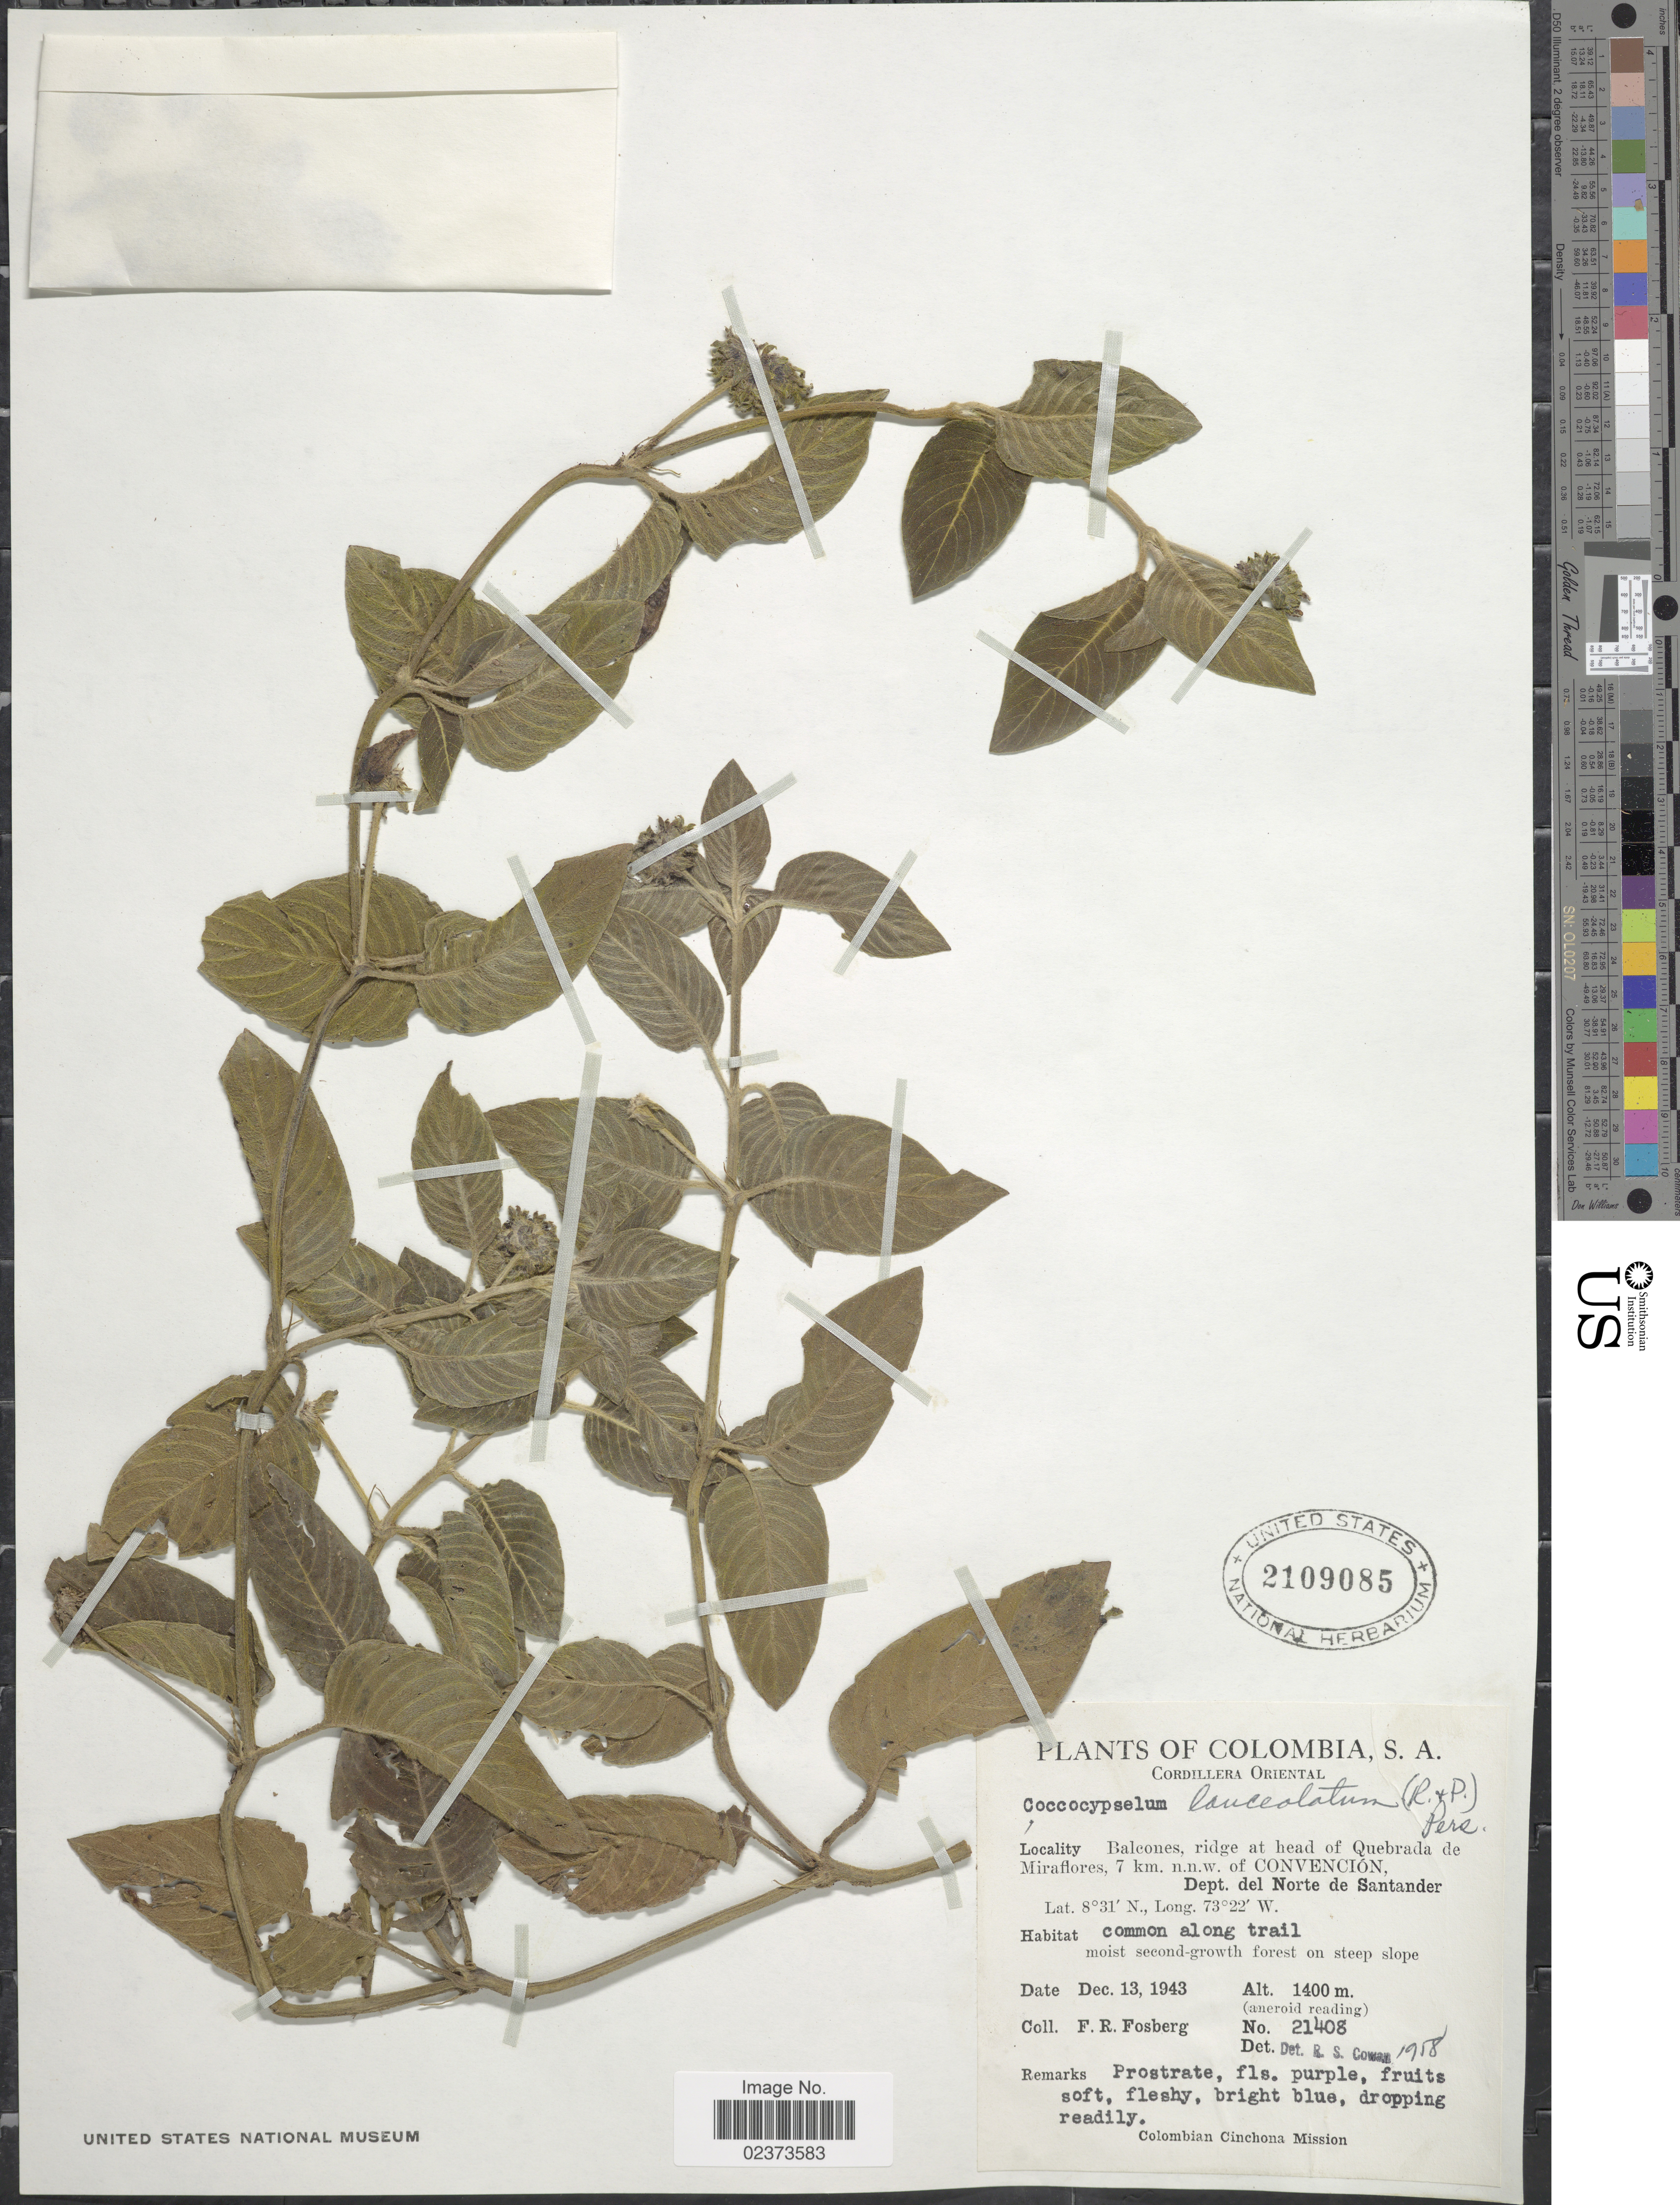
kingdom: Plantae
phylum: Tracheophyta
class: Magnoliopsida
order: Gentianales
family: Rubiaceae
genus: Coccocypselum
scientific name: Coccocypselum lanceolatum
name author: (Ruiz & Pav.) Pers.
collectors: F. R. Fosberg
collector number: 21408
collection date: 1943-12-13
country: Colombia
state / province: Norte de Santander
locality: Cordillera Oriental, Balcones, ridge at head of Quebrada de Miraflores, 7 km n.n.w. of Convención Dept. del Norte de Santander, common along trail, moist second-growth forest on steep slope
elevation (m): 1400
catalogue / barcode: US 2109085